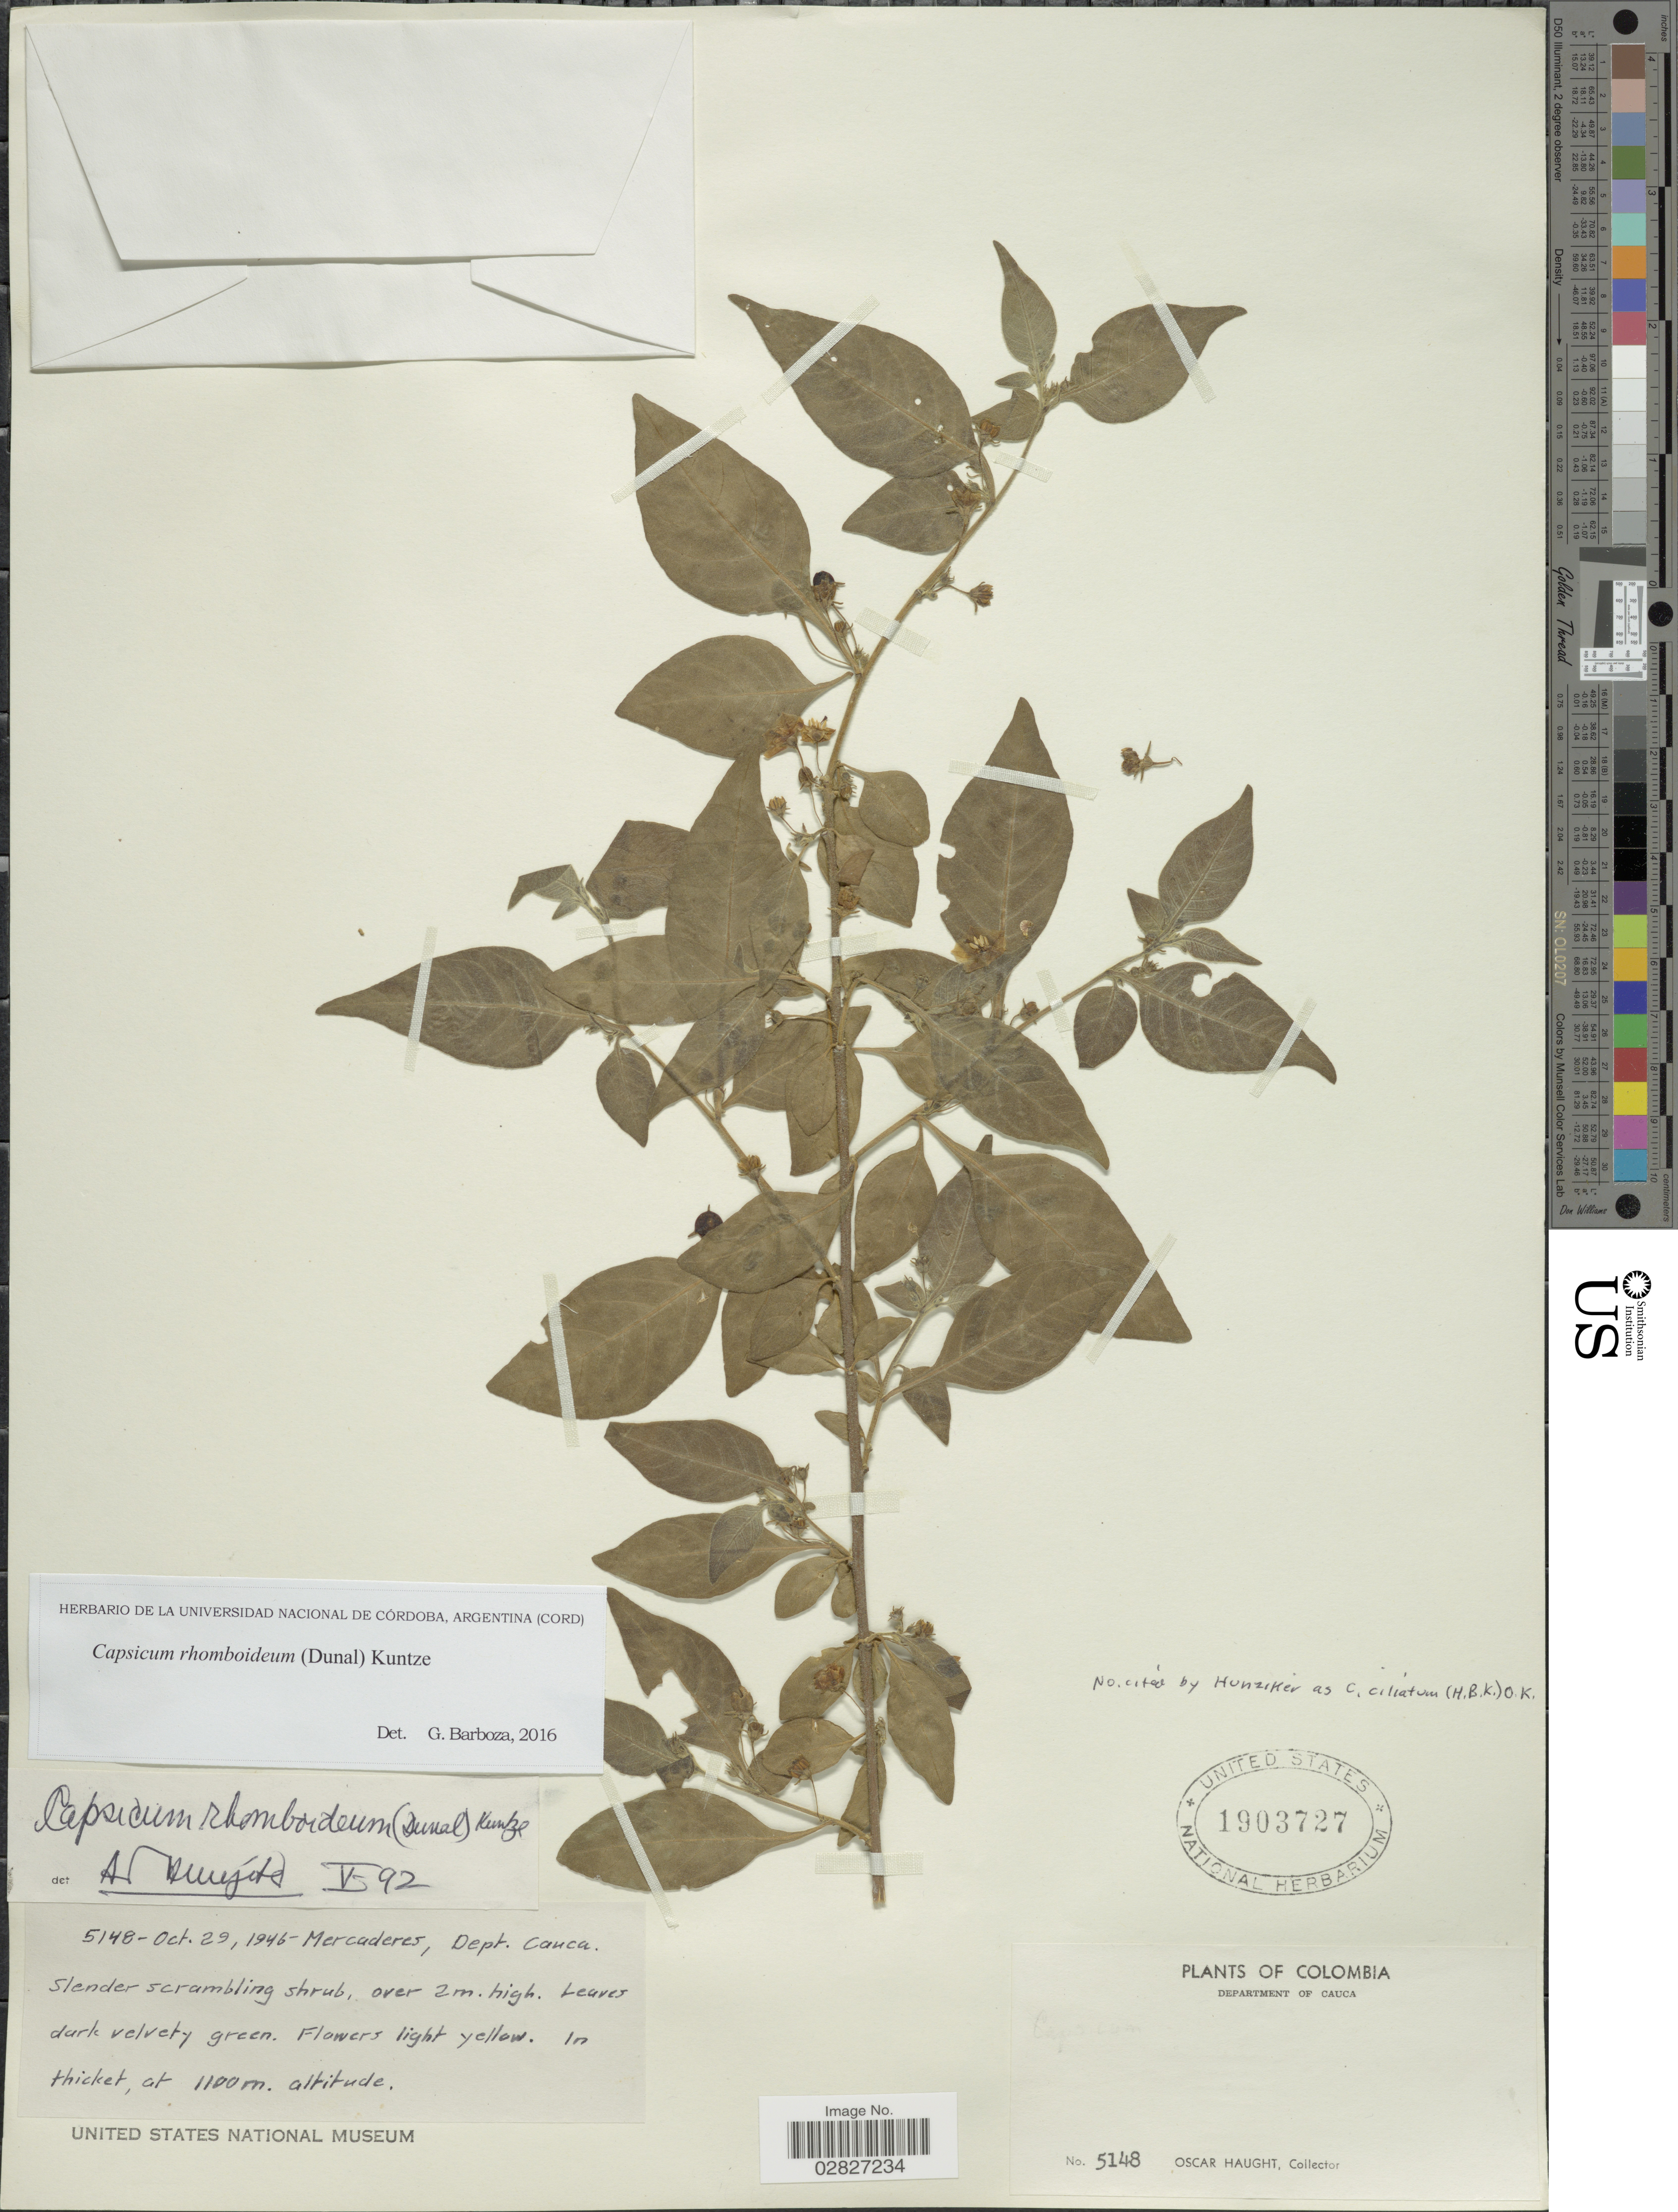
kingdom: Plantae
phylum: Tracheophyta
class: Magnoliopsida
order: Solanales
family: Solanaceae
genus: Capsicum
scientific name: Capsicum rhomboideum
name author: (Humb. & Bonpl. ex Dunal) Kuntze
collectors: O. L. Haught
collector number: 5148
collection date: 1946-10-29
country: Colombia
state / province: Cauca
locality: Department of Cauca. mercaderes, Dept. Cauca.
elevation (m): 1100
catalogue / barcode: US 1903727